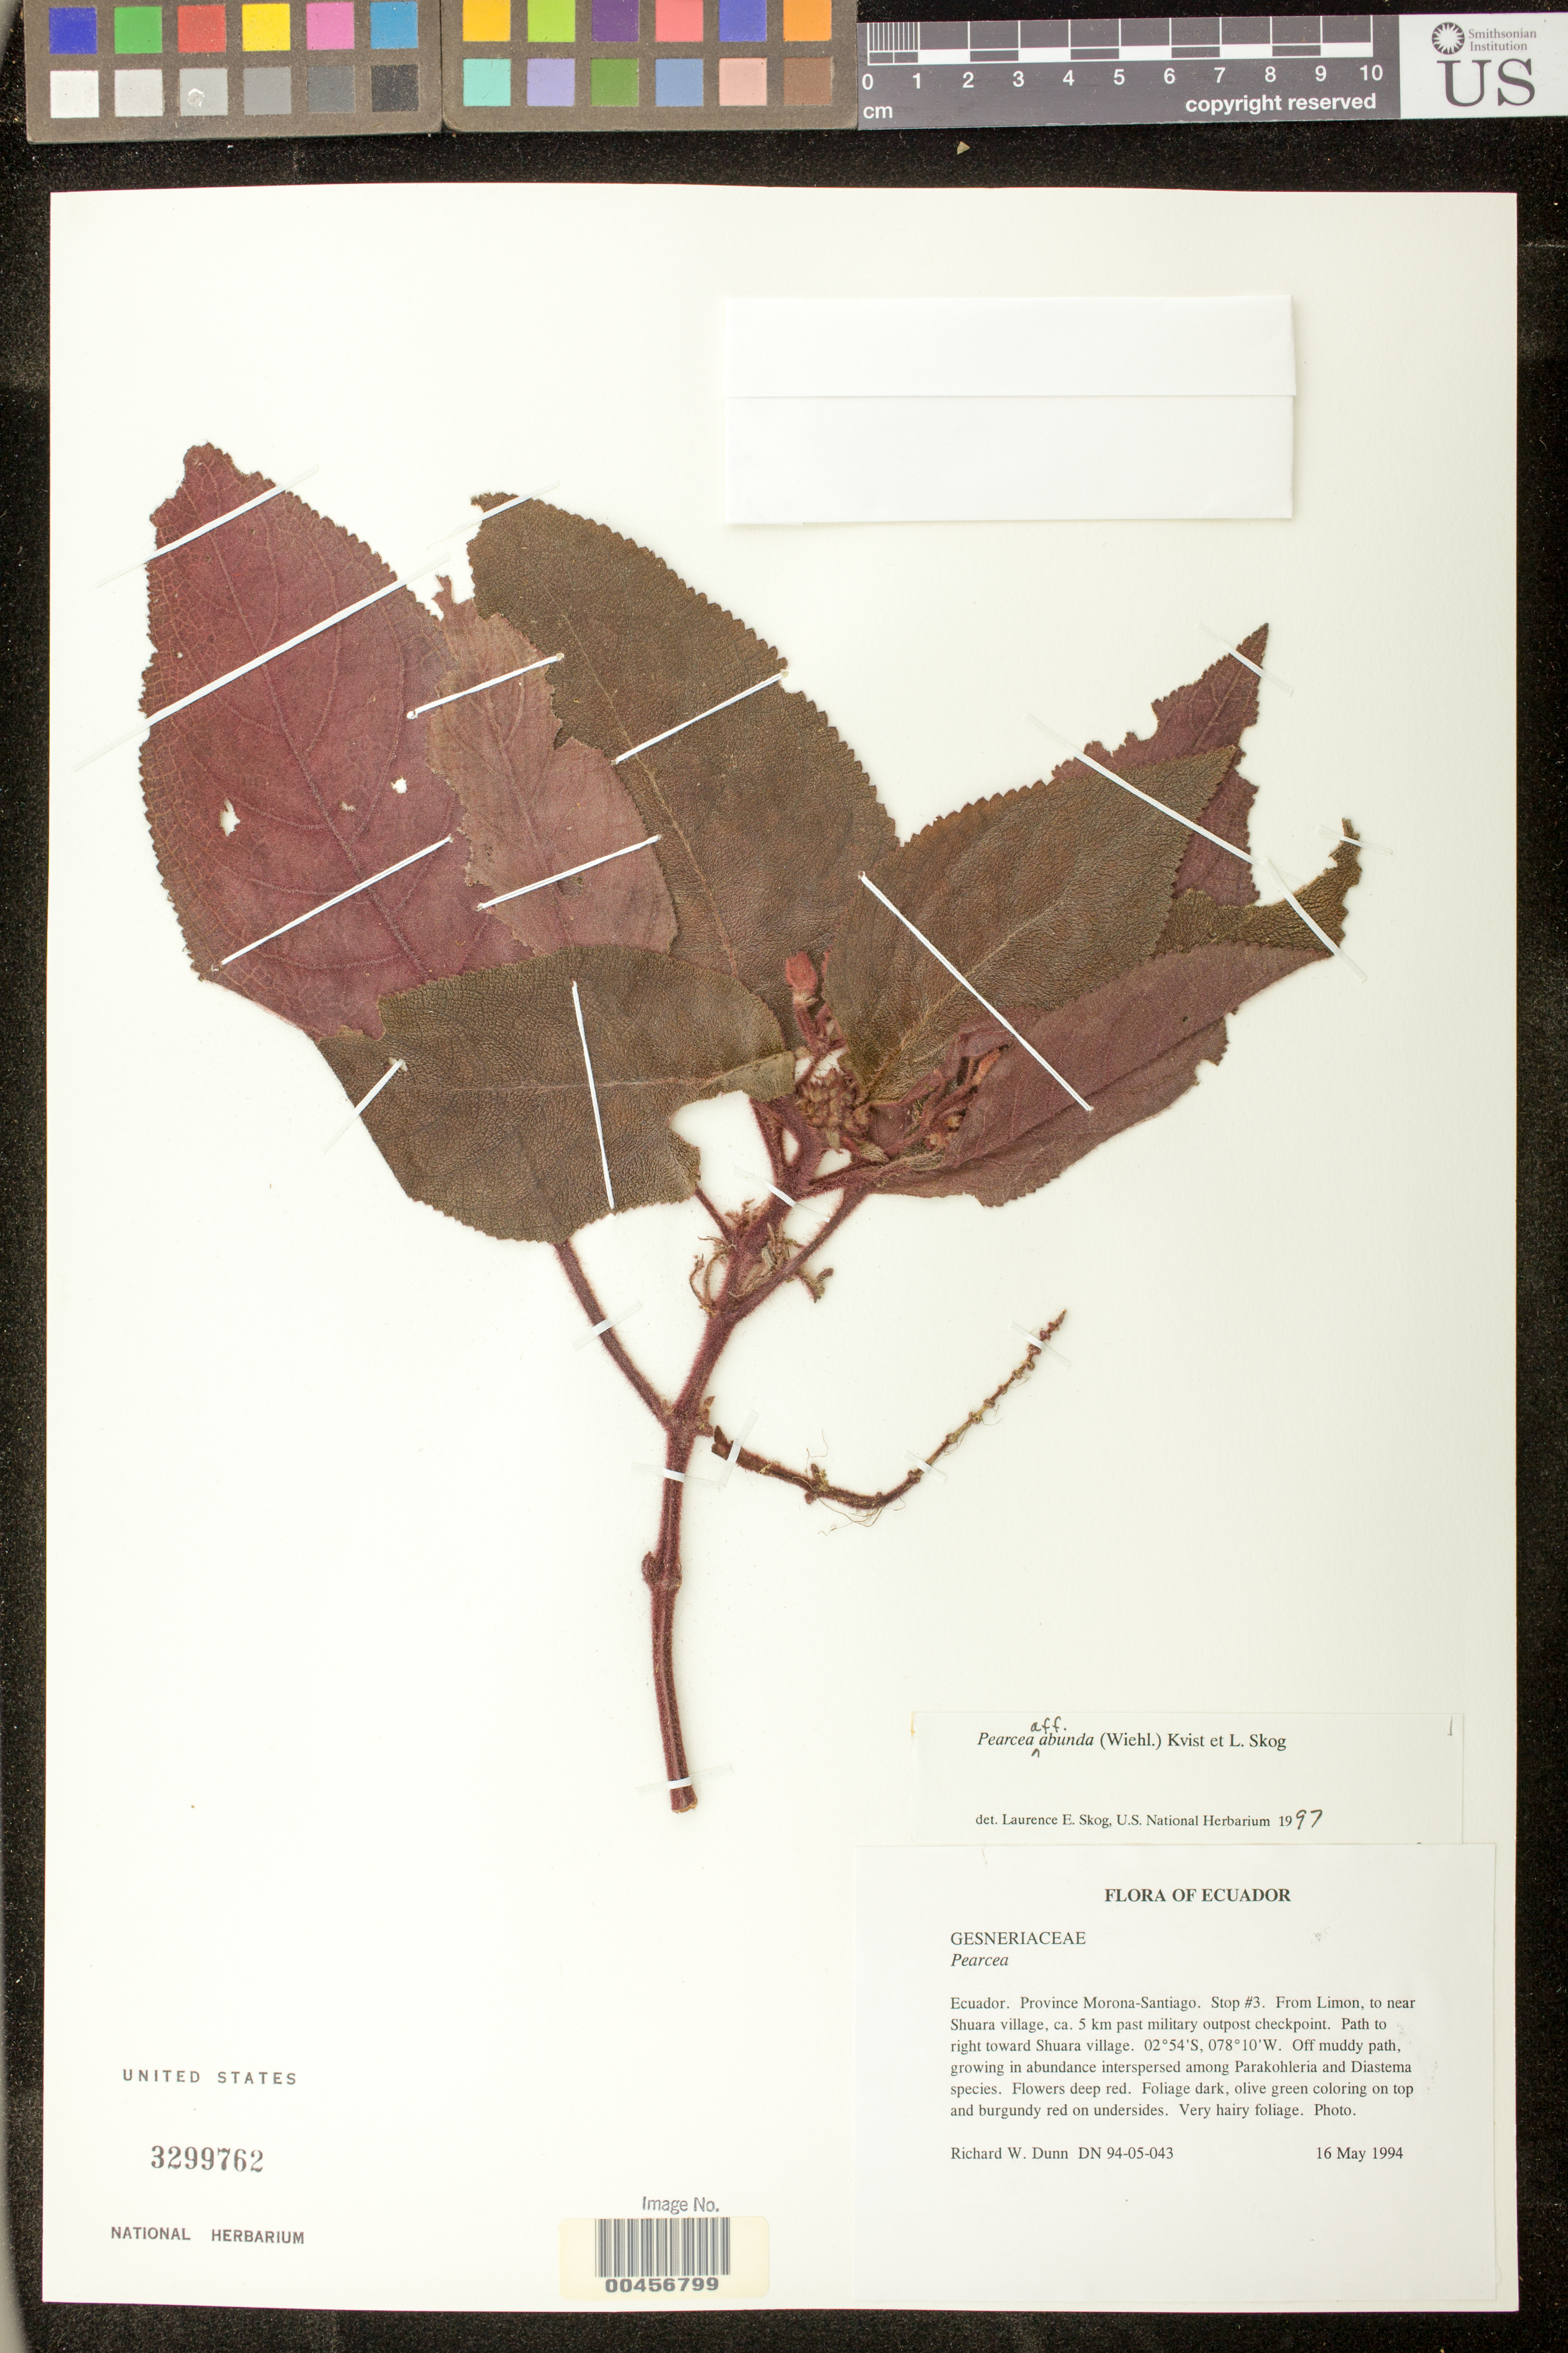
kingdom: Plantae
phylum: Tracheophyta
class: Magnoliopsida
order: Lamiales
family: Gesneriaceae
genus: Pearcea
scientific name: Pearcea abunda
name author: (Wiehler) L.P. Kvist & L.E. Skog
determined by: Skog, Laurence E.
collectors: R. Dunn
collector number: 9405043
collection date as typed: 16 May 1994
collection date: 1994-05-16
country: Ecuador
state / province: Morona-Santiago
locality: Stop #2. From Limon, to near Shuara village, ca. 5 km past military outpost checkpoint, path to right toward Shuara village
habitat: Off muddy path, growing in abundance interspersed among Parakohleria and Diastema species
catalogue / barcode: US 3299762